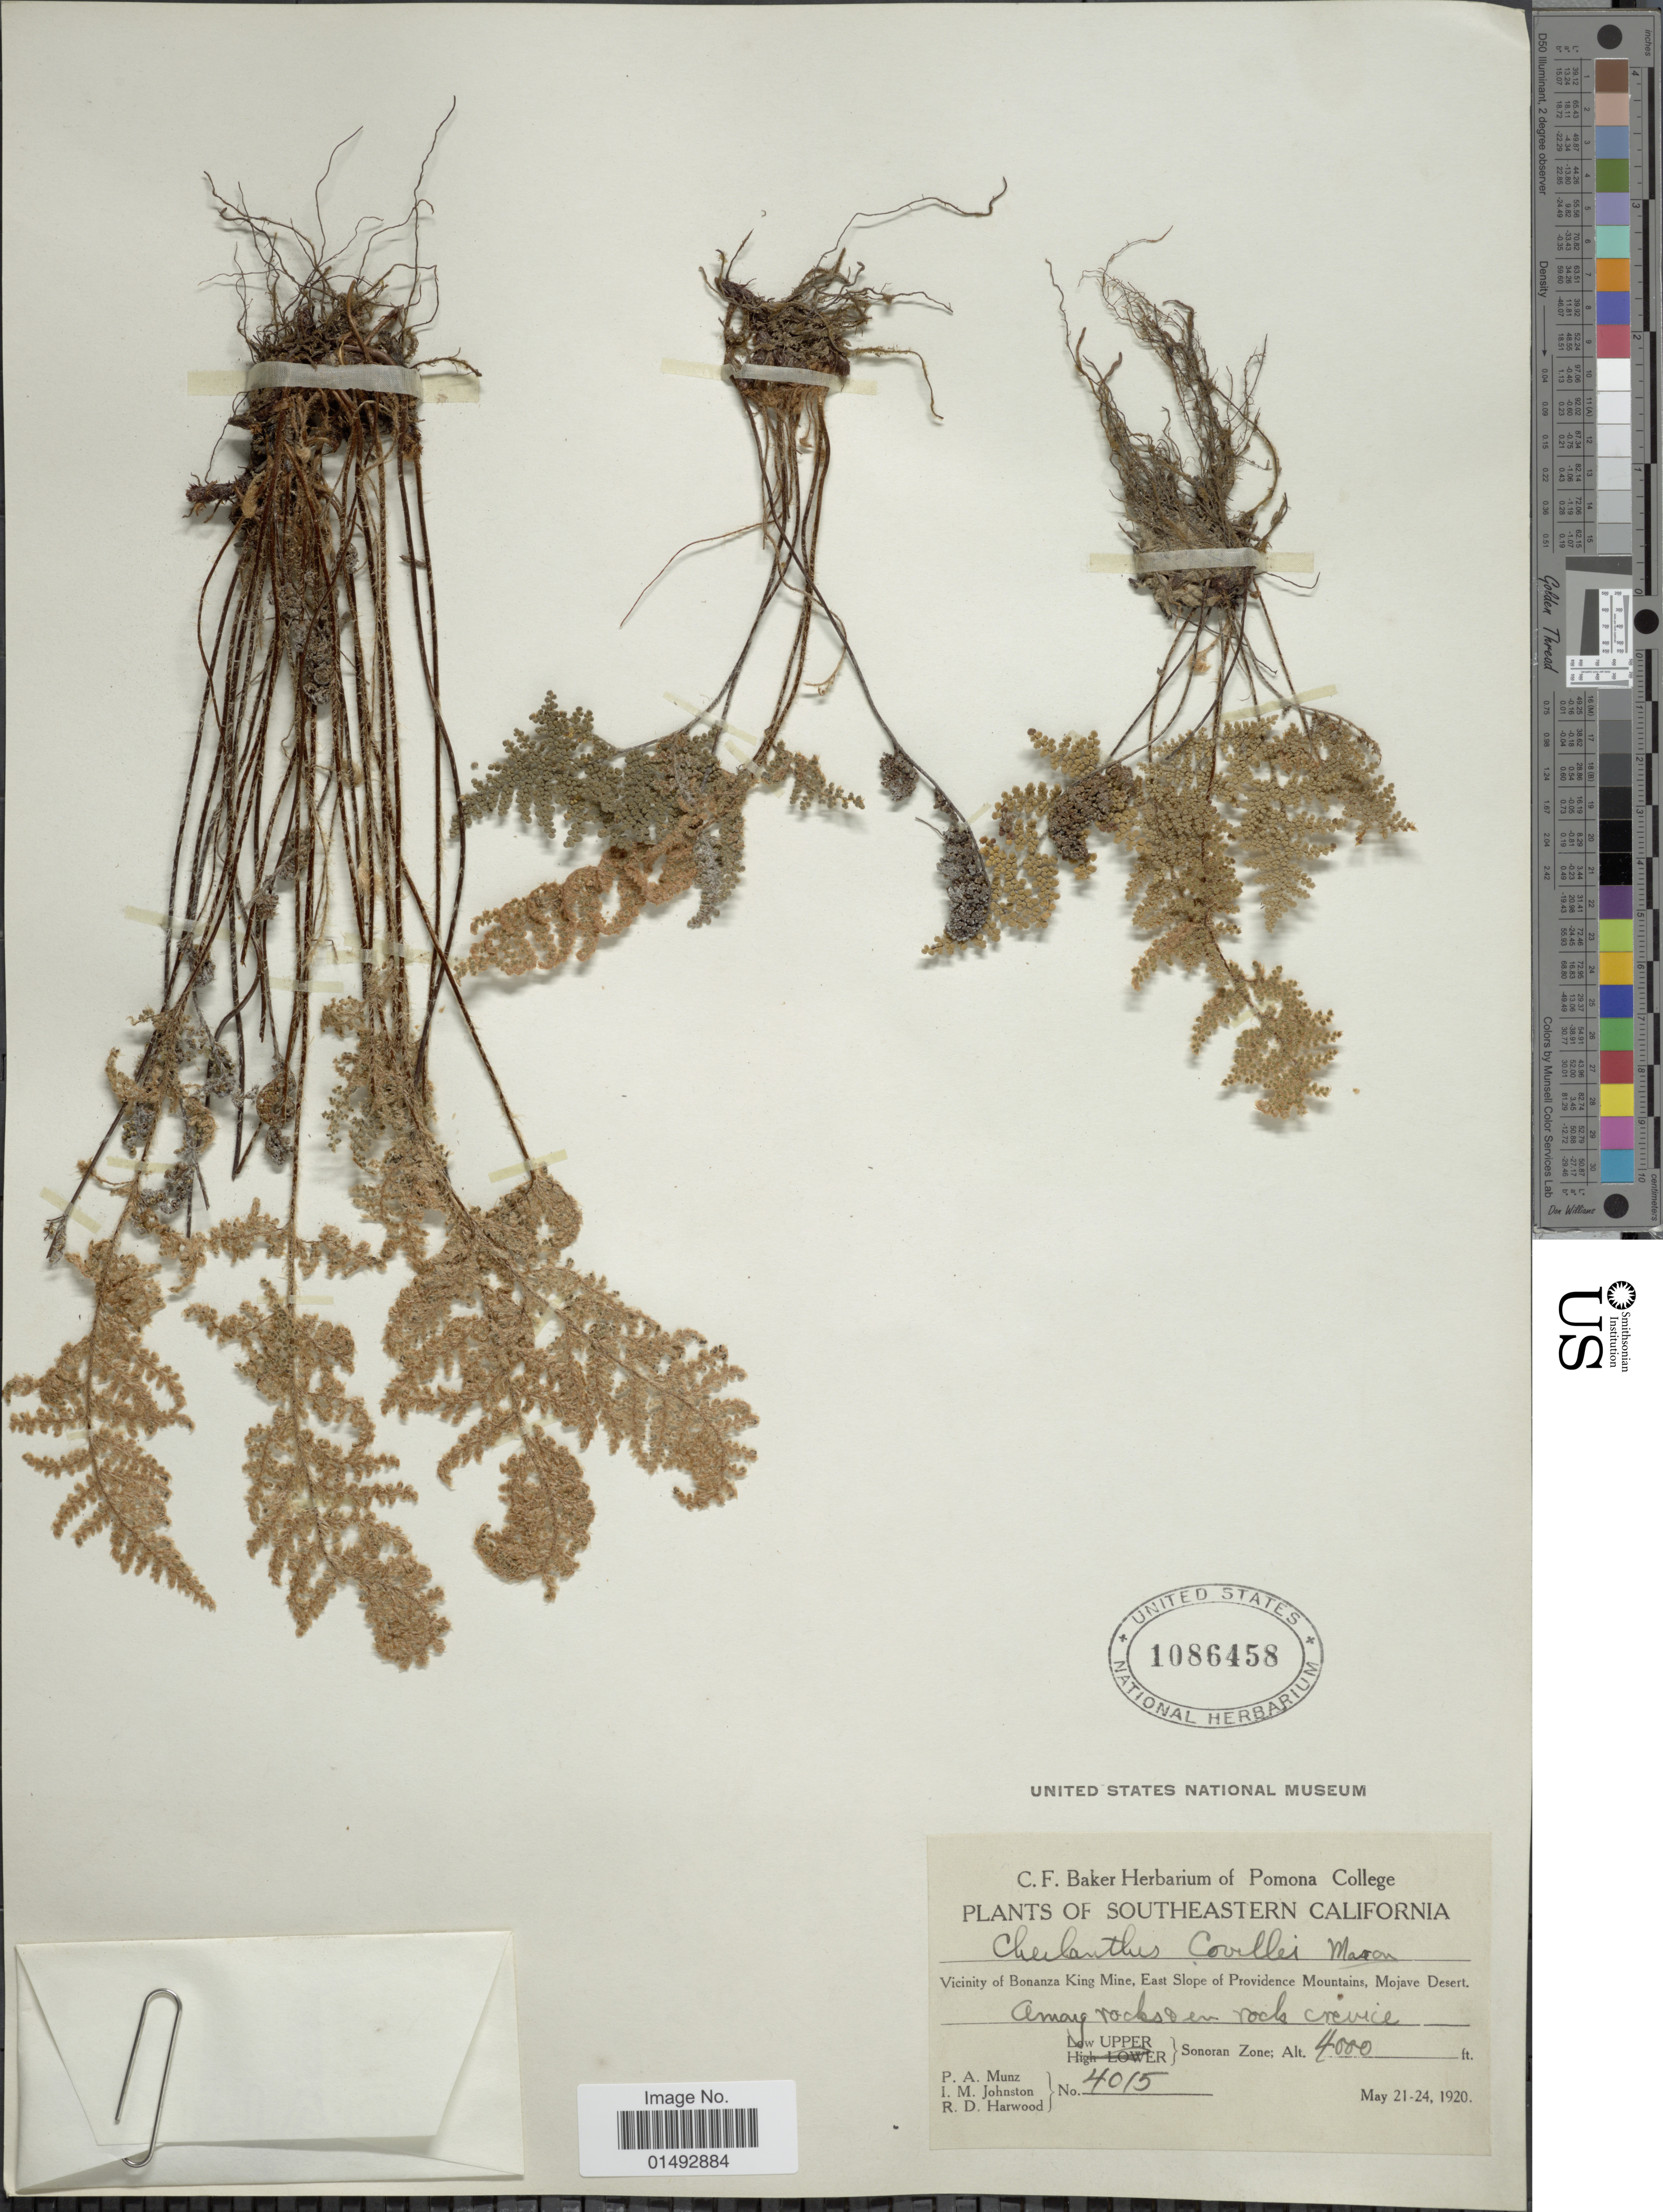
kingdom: Plantae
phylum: Tracheophyta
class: Polypodiopsida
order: Polypodiales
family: Pteridaceae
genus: Myriopteris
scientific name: Myriopteris covillei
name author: (Maxon) Á. Löve & D. Löve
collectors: P. A. Munz, I.M. Johnston & R. Harwood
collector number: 4015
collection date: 1920-05-21/1920-05-24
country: United States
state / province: California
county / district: San Bernardino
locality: Southeastern California, Vicinity of Bonanza King Mine, East Slope of Providence Mountains, Mojave Desert. Among rocks en rocks crevice, Lower Upper, Sonoran Zone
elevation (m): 1219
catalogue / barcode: US 1086458